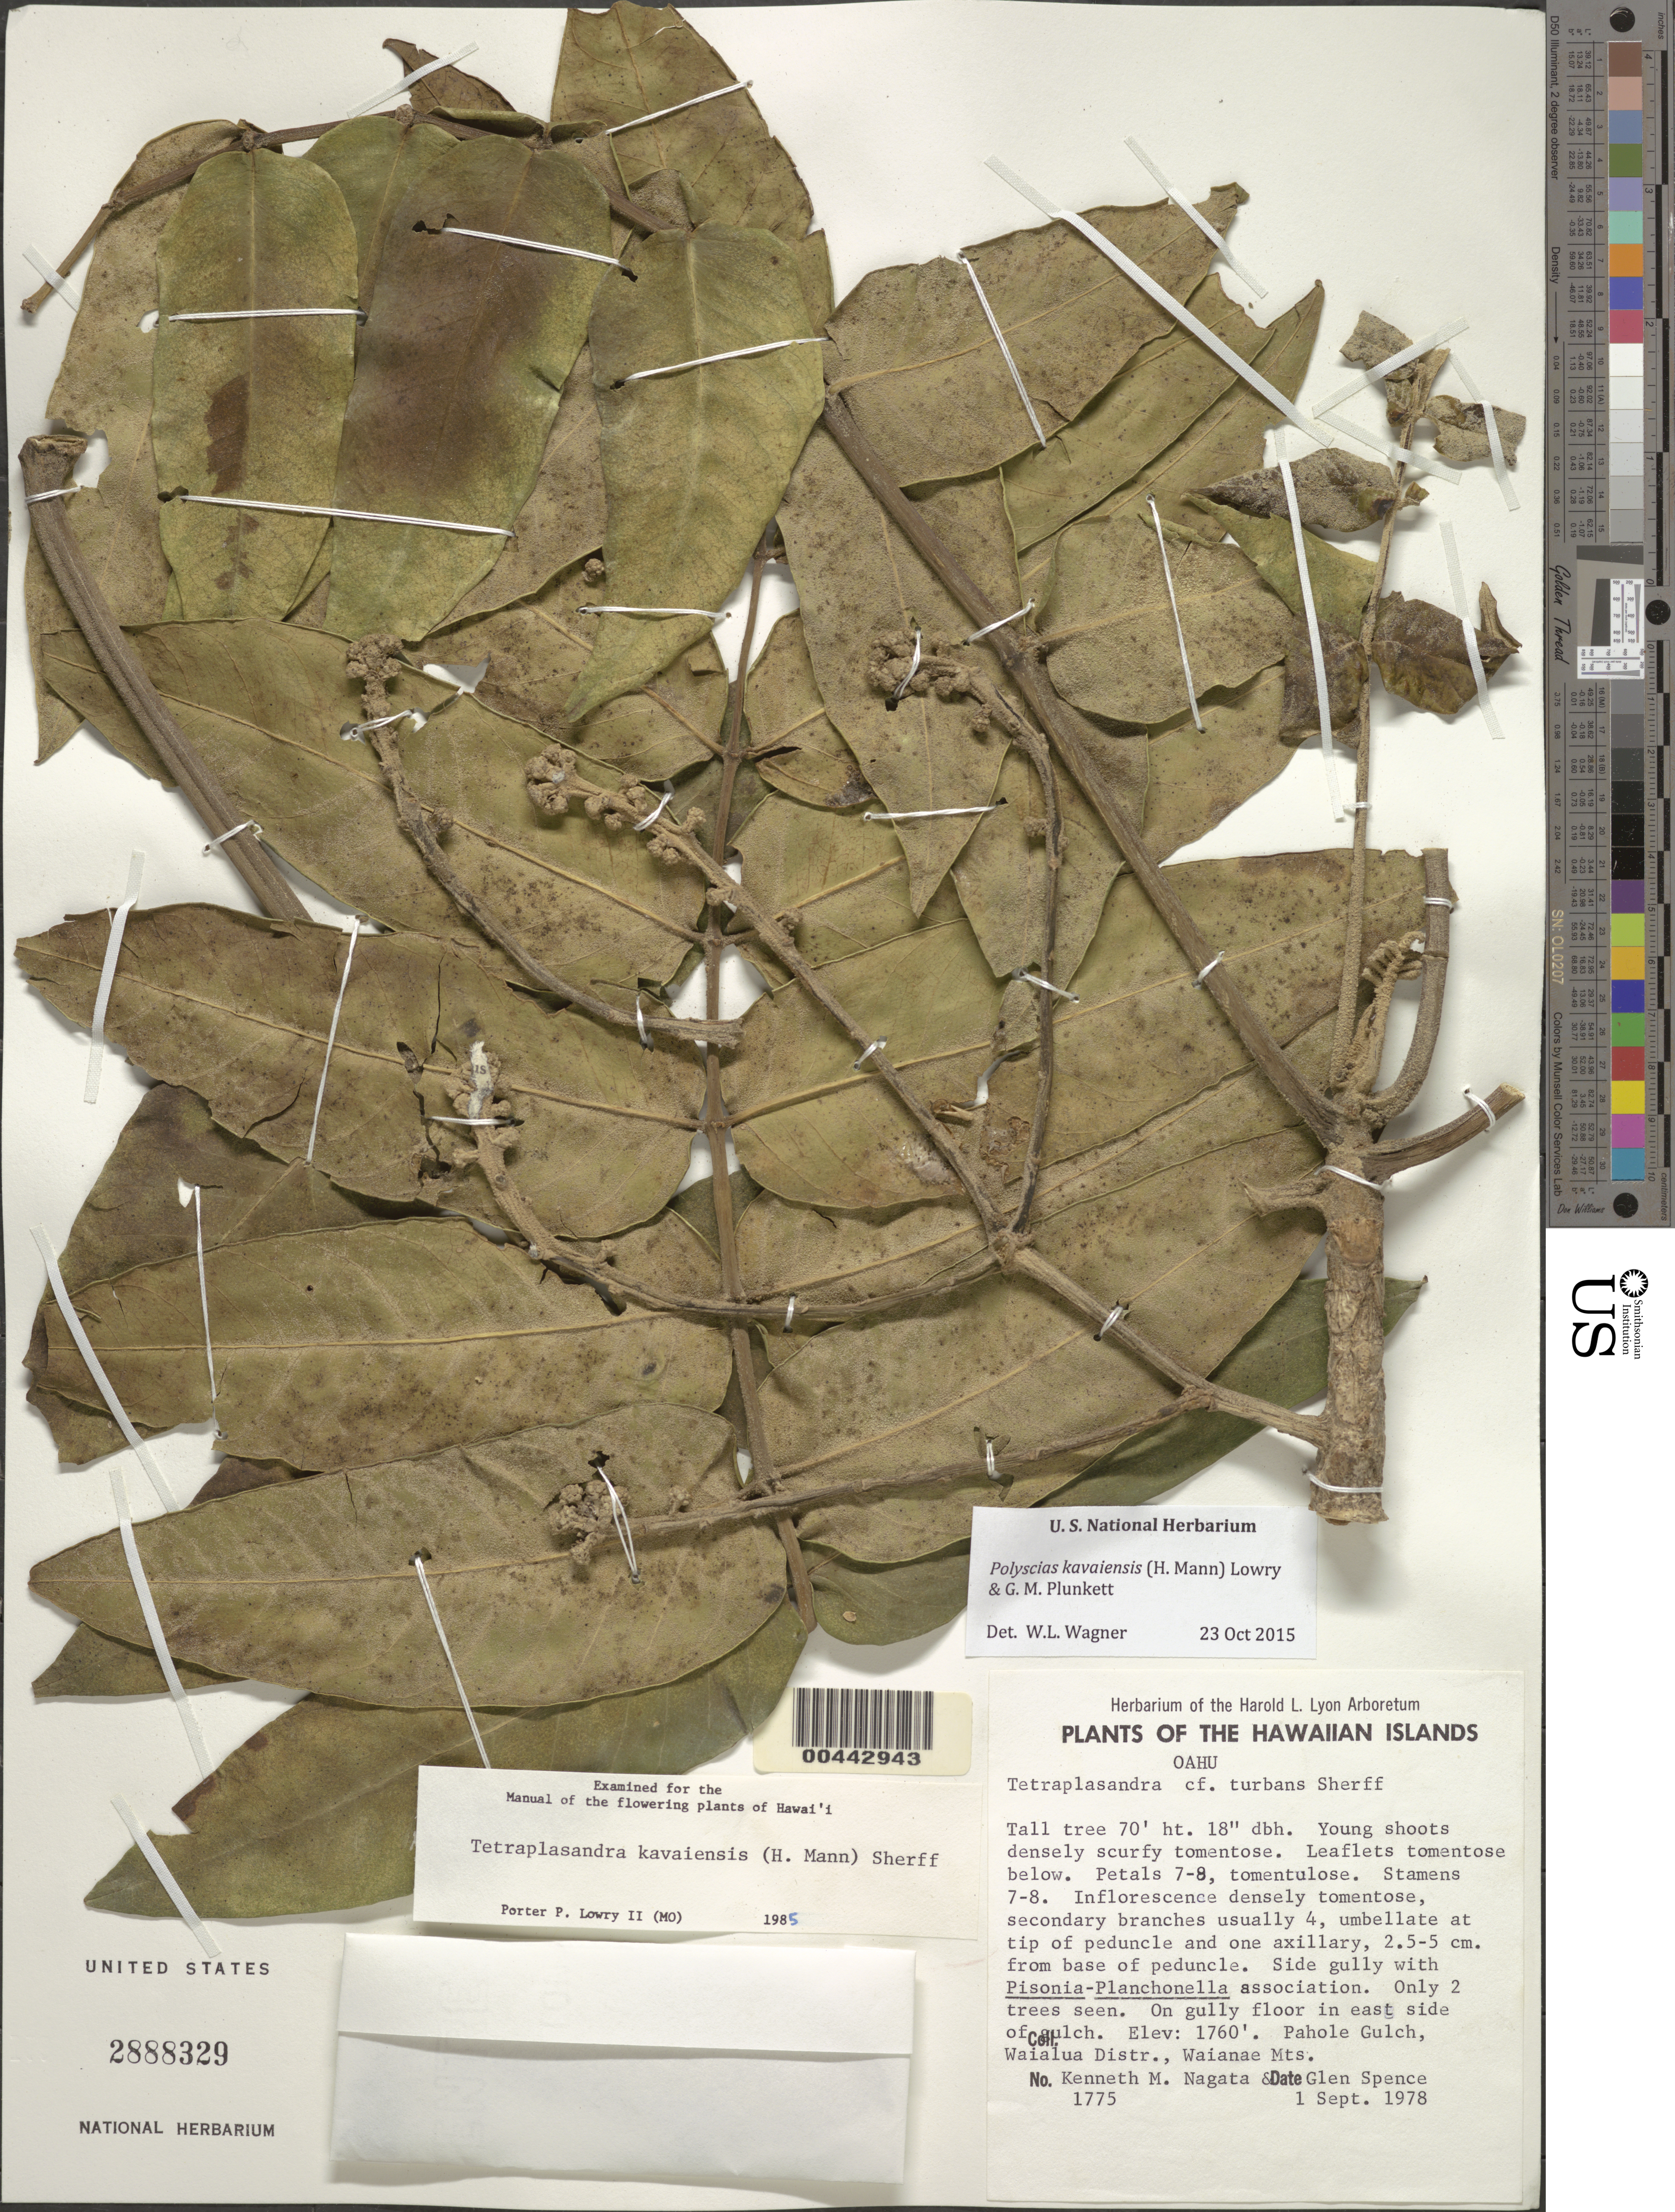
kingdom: Plantae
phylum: Tracheophyta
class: Magnoliopsida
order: Apiales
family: Araliaceae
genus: Polyscias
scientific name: Polyscias kavaiensis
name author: (H. Mann) Lowry & G. M. Plunkett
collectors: K. Nagata & G. Spence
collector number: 1775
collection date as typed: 1 Sep 1978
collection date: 1978-09-01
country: United States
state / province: Hawaii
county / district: Honolulu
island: Oahu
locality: On gully floor in east side of gulch, Pahole Gulch, Waialua District, Waianae Mountains.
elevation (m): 536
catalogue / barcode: US 2888329